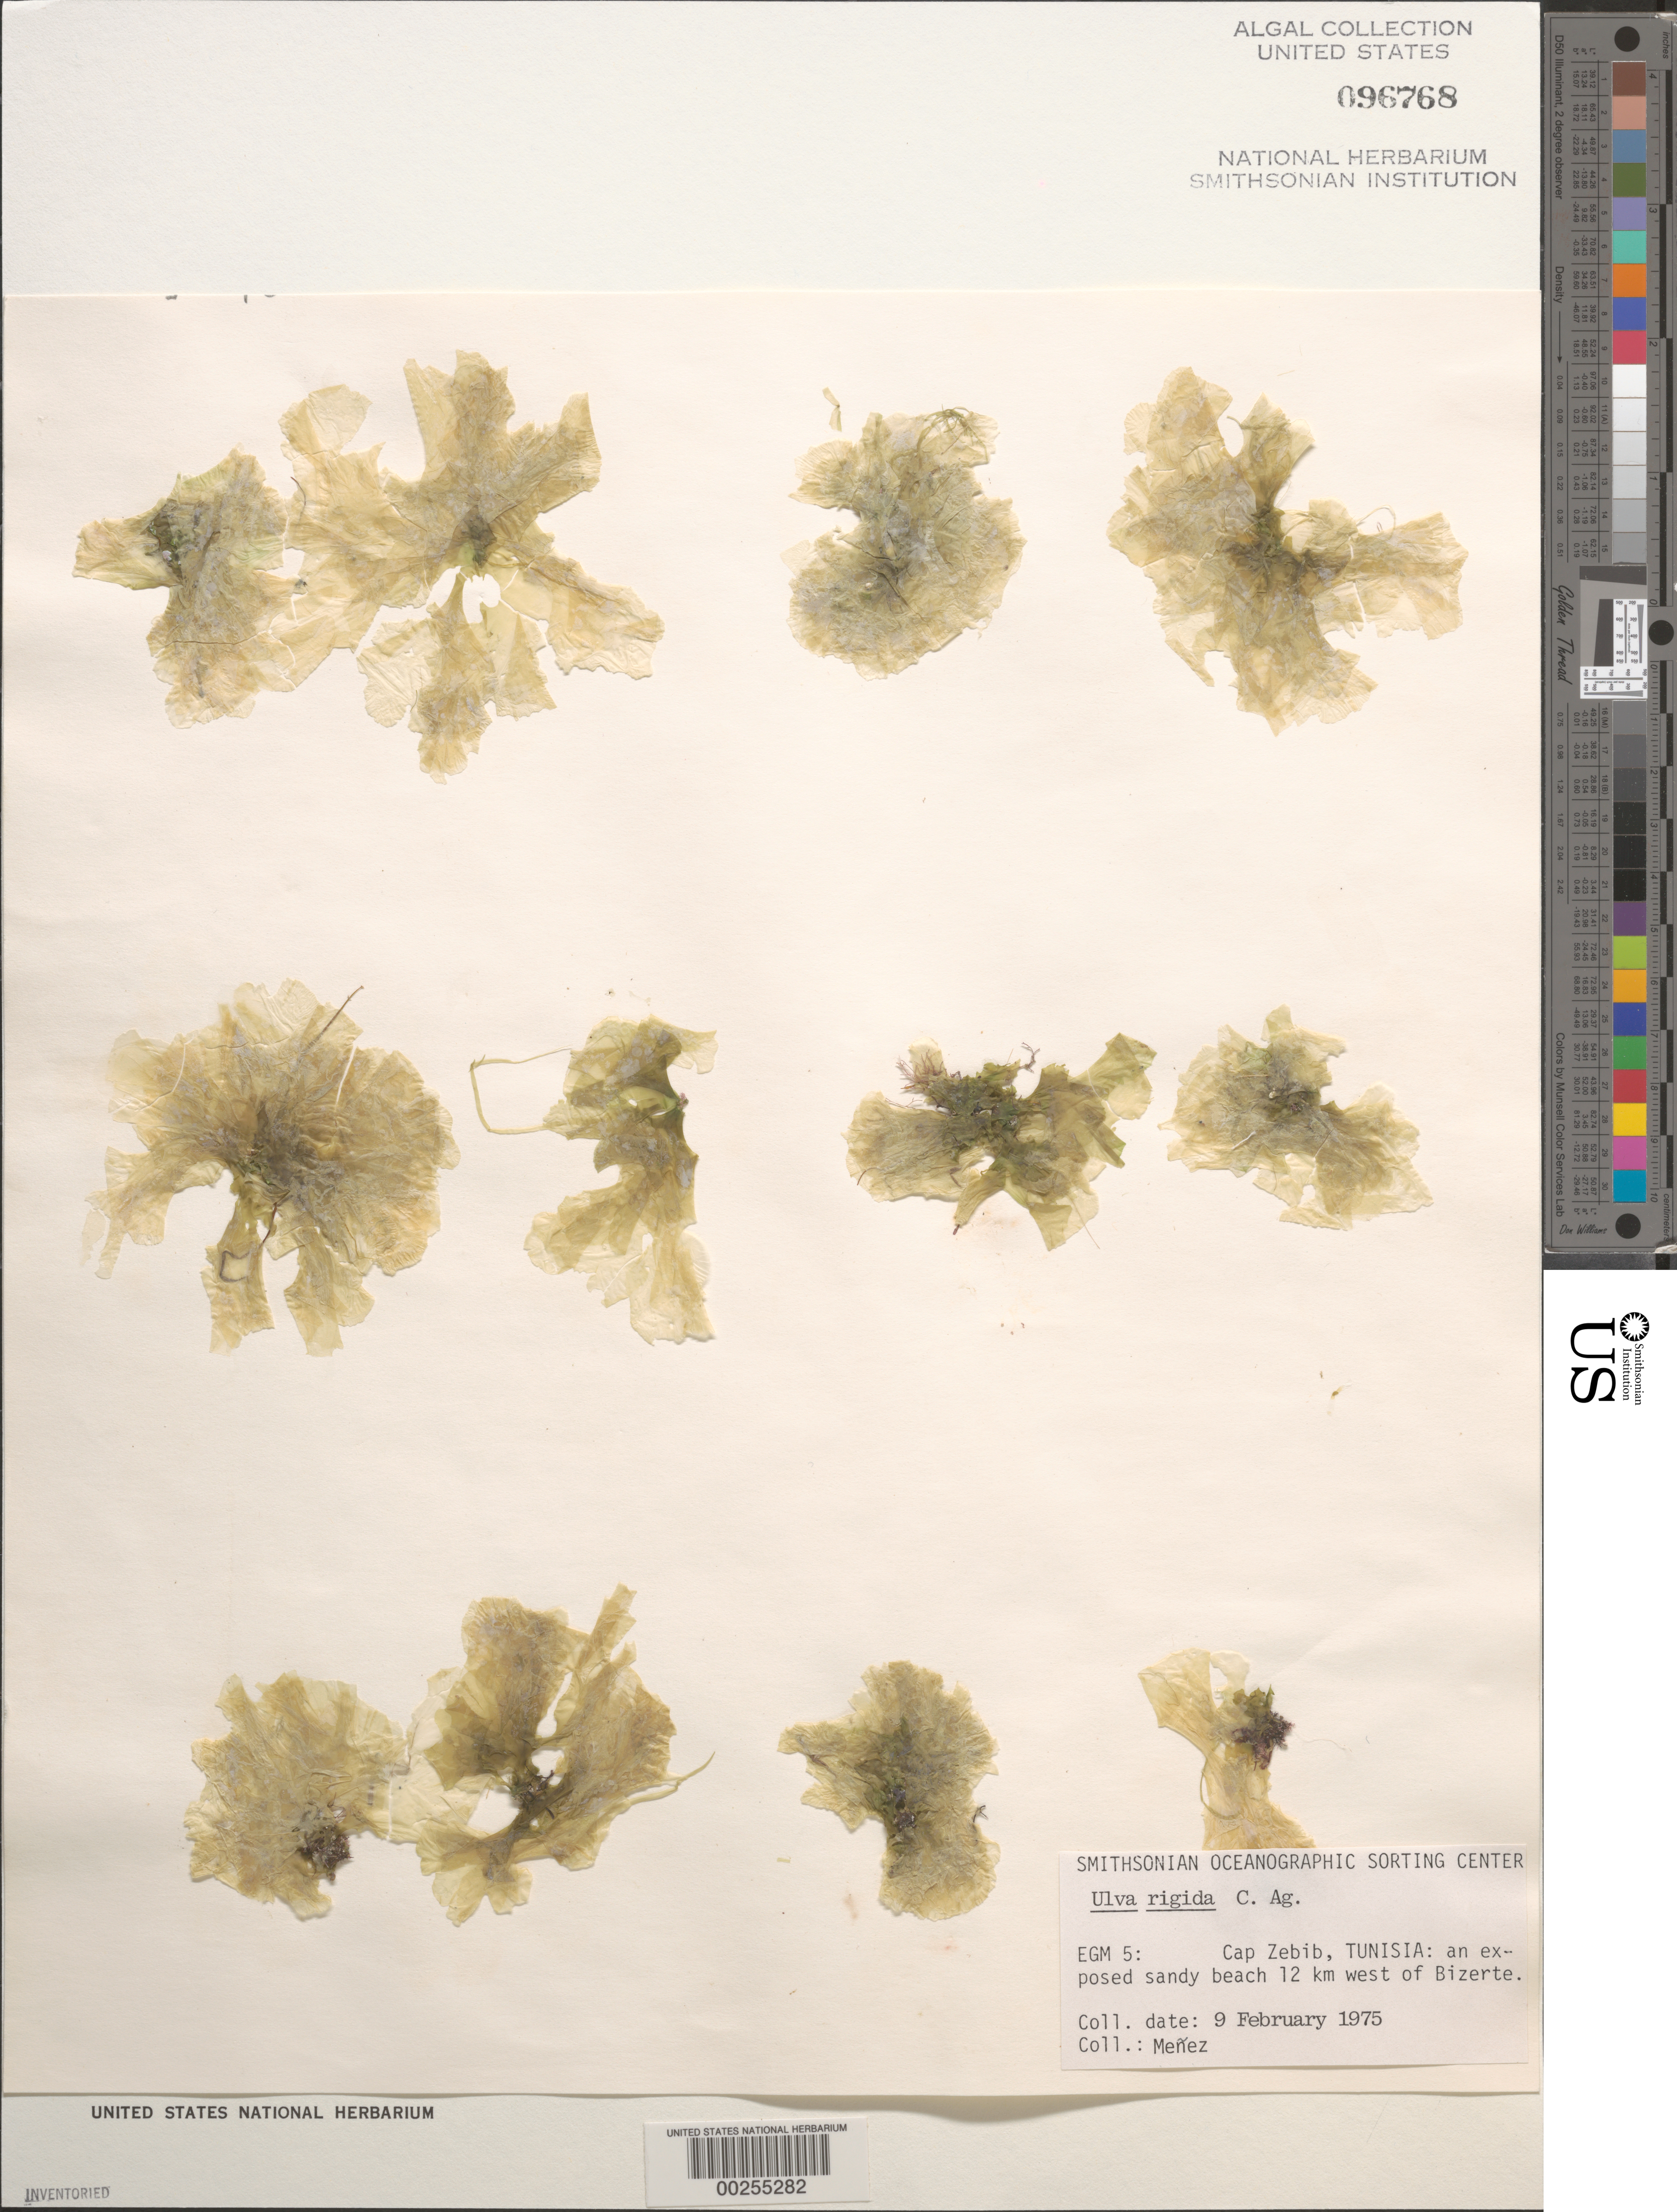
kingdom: Plantae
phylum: Chlorophyta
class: Ulvophyceae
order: Ulvales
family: Ulvaceae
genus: Ulva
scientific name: Ulva rigida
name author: C. Agardh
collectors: Meñez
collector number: EGM 5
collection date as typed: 09 Feb 1975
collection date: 1975-02-09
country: Tunisia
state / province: Bizerte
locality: Cap Zebib 12 km west of Bizerte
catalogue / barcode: US 96768